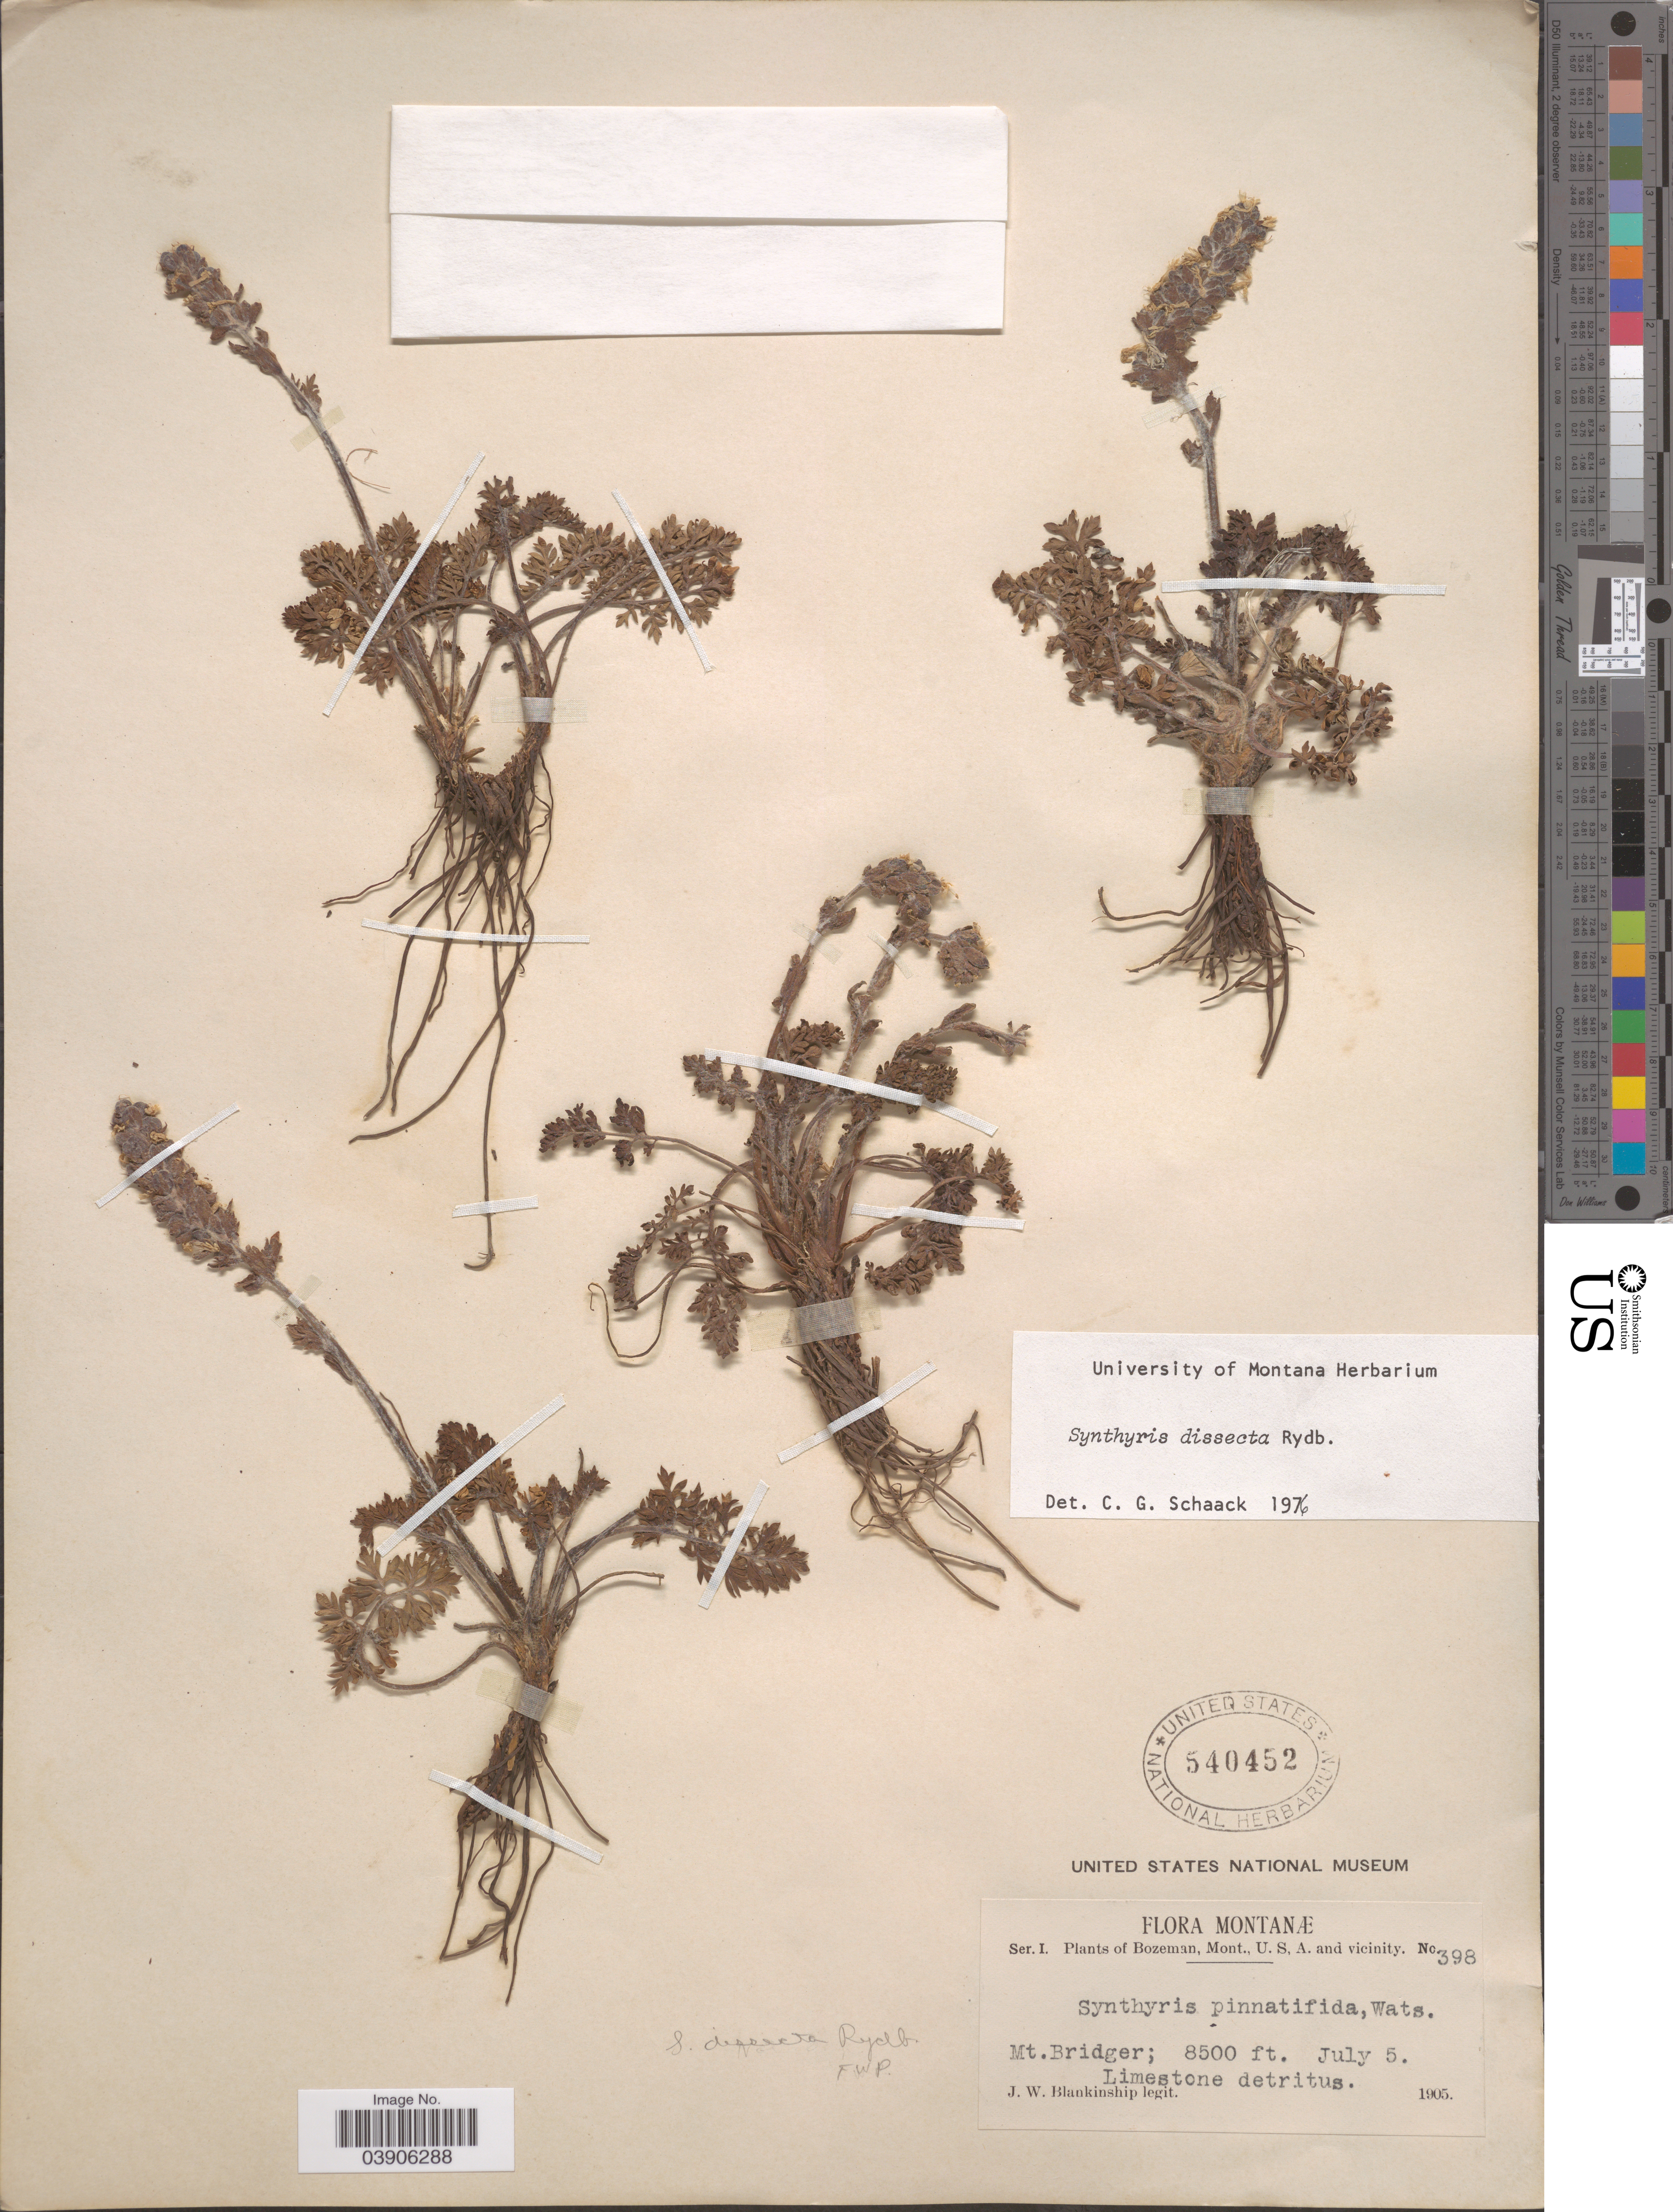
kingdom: Plantae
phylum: Tracheophyta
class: Magnoliopsida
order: Lamiales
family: Plantaginaceae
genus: Synthyris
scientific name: Synthyris dissecta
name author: Rydb.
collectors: J. W. Blankinship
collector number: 398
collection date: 1905-07-05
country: United States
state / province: Montana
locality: Bozeman, Mont., U.S.A. and vicinity. Mt. Bridger.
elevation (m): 2591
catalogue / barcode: US 540452